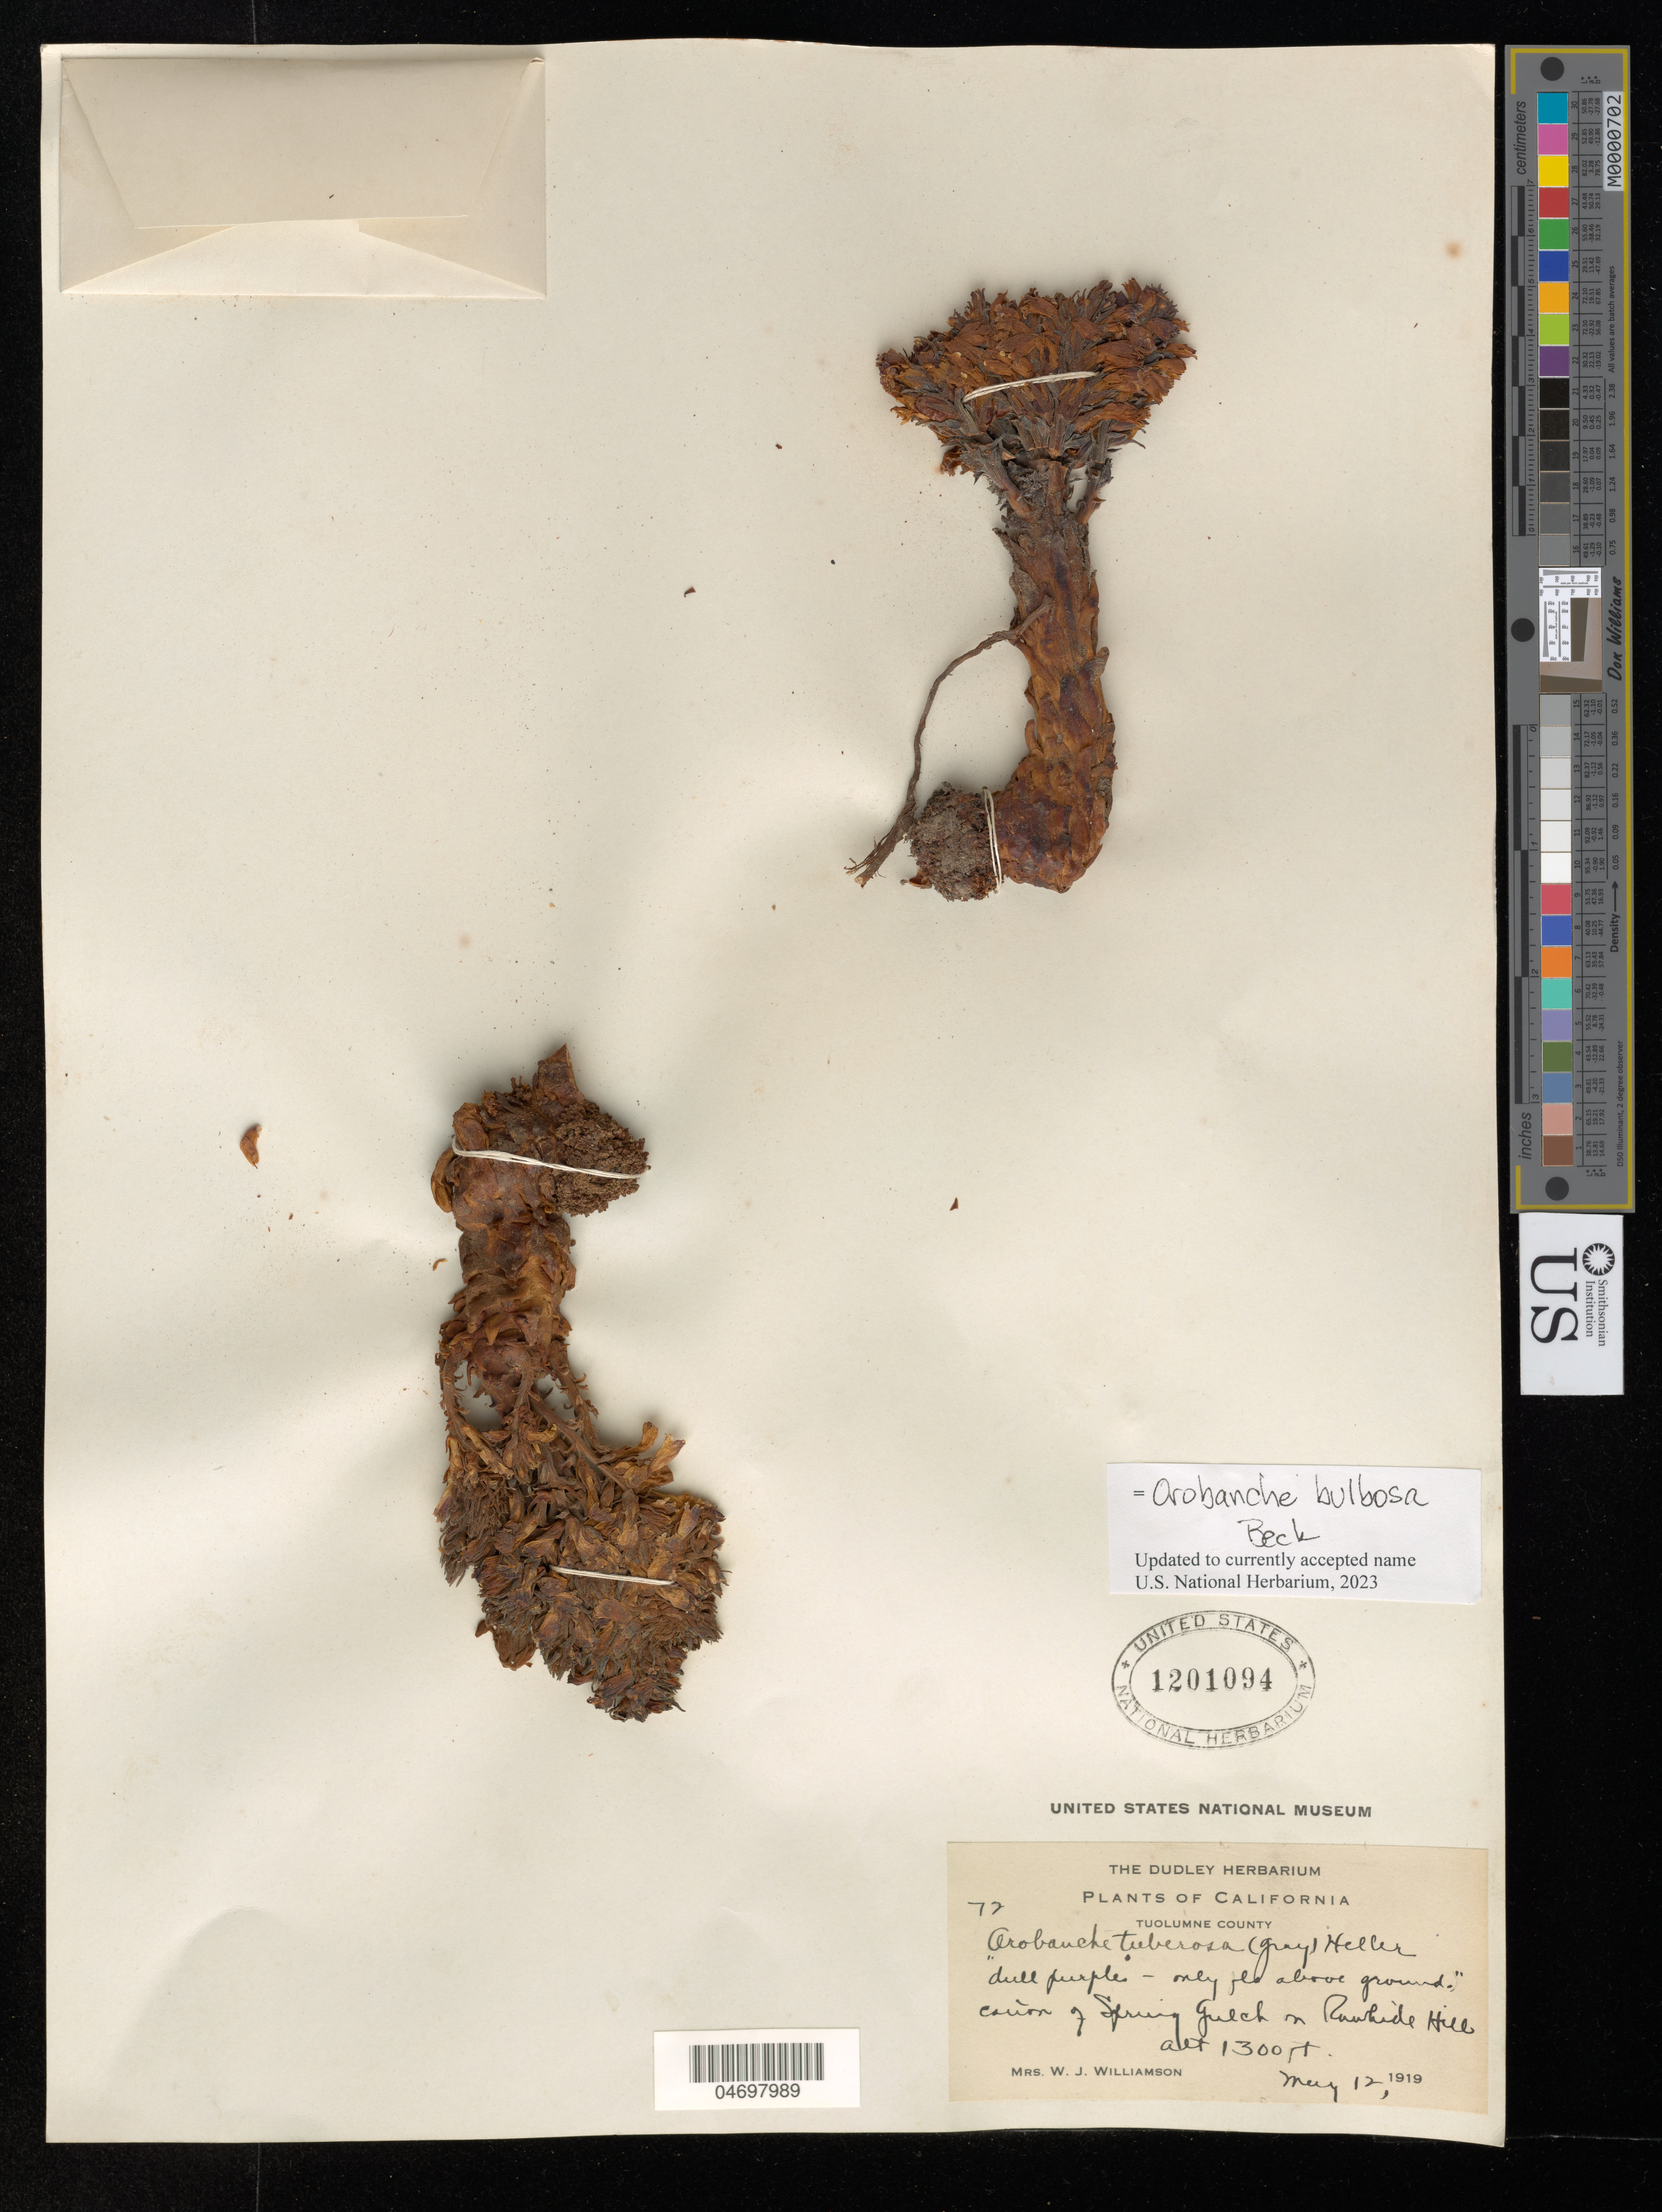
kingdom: Plantae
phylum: Tracheophyta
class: Magnoliopsida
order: Lamiales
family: Orobanchaceae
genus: Orobanche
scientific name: Orobanche bulbosa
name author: (A. Gray) Beck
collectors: W. Williamson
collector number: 72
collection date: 1919-05-12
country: United States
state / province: California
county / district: Tuolumne Co.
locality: Cañon of Spring Gulch Rawhide Hill.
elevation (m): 366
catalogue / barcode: US 1201094